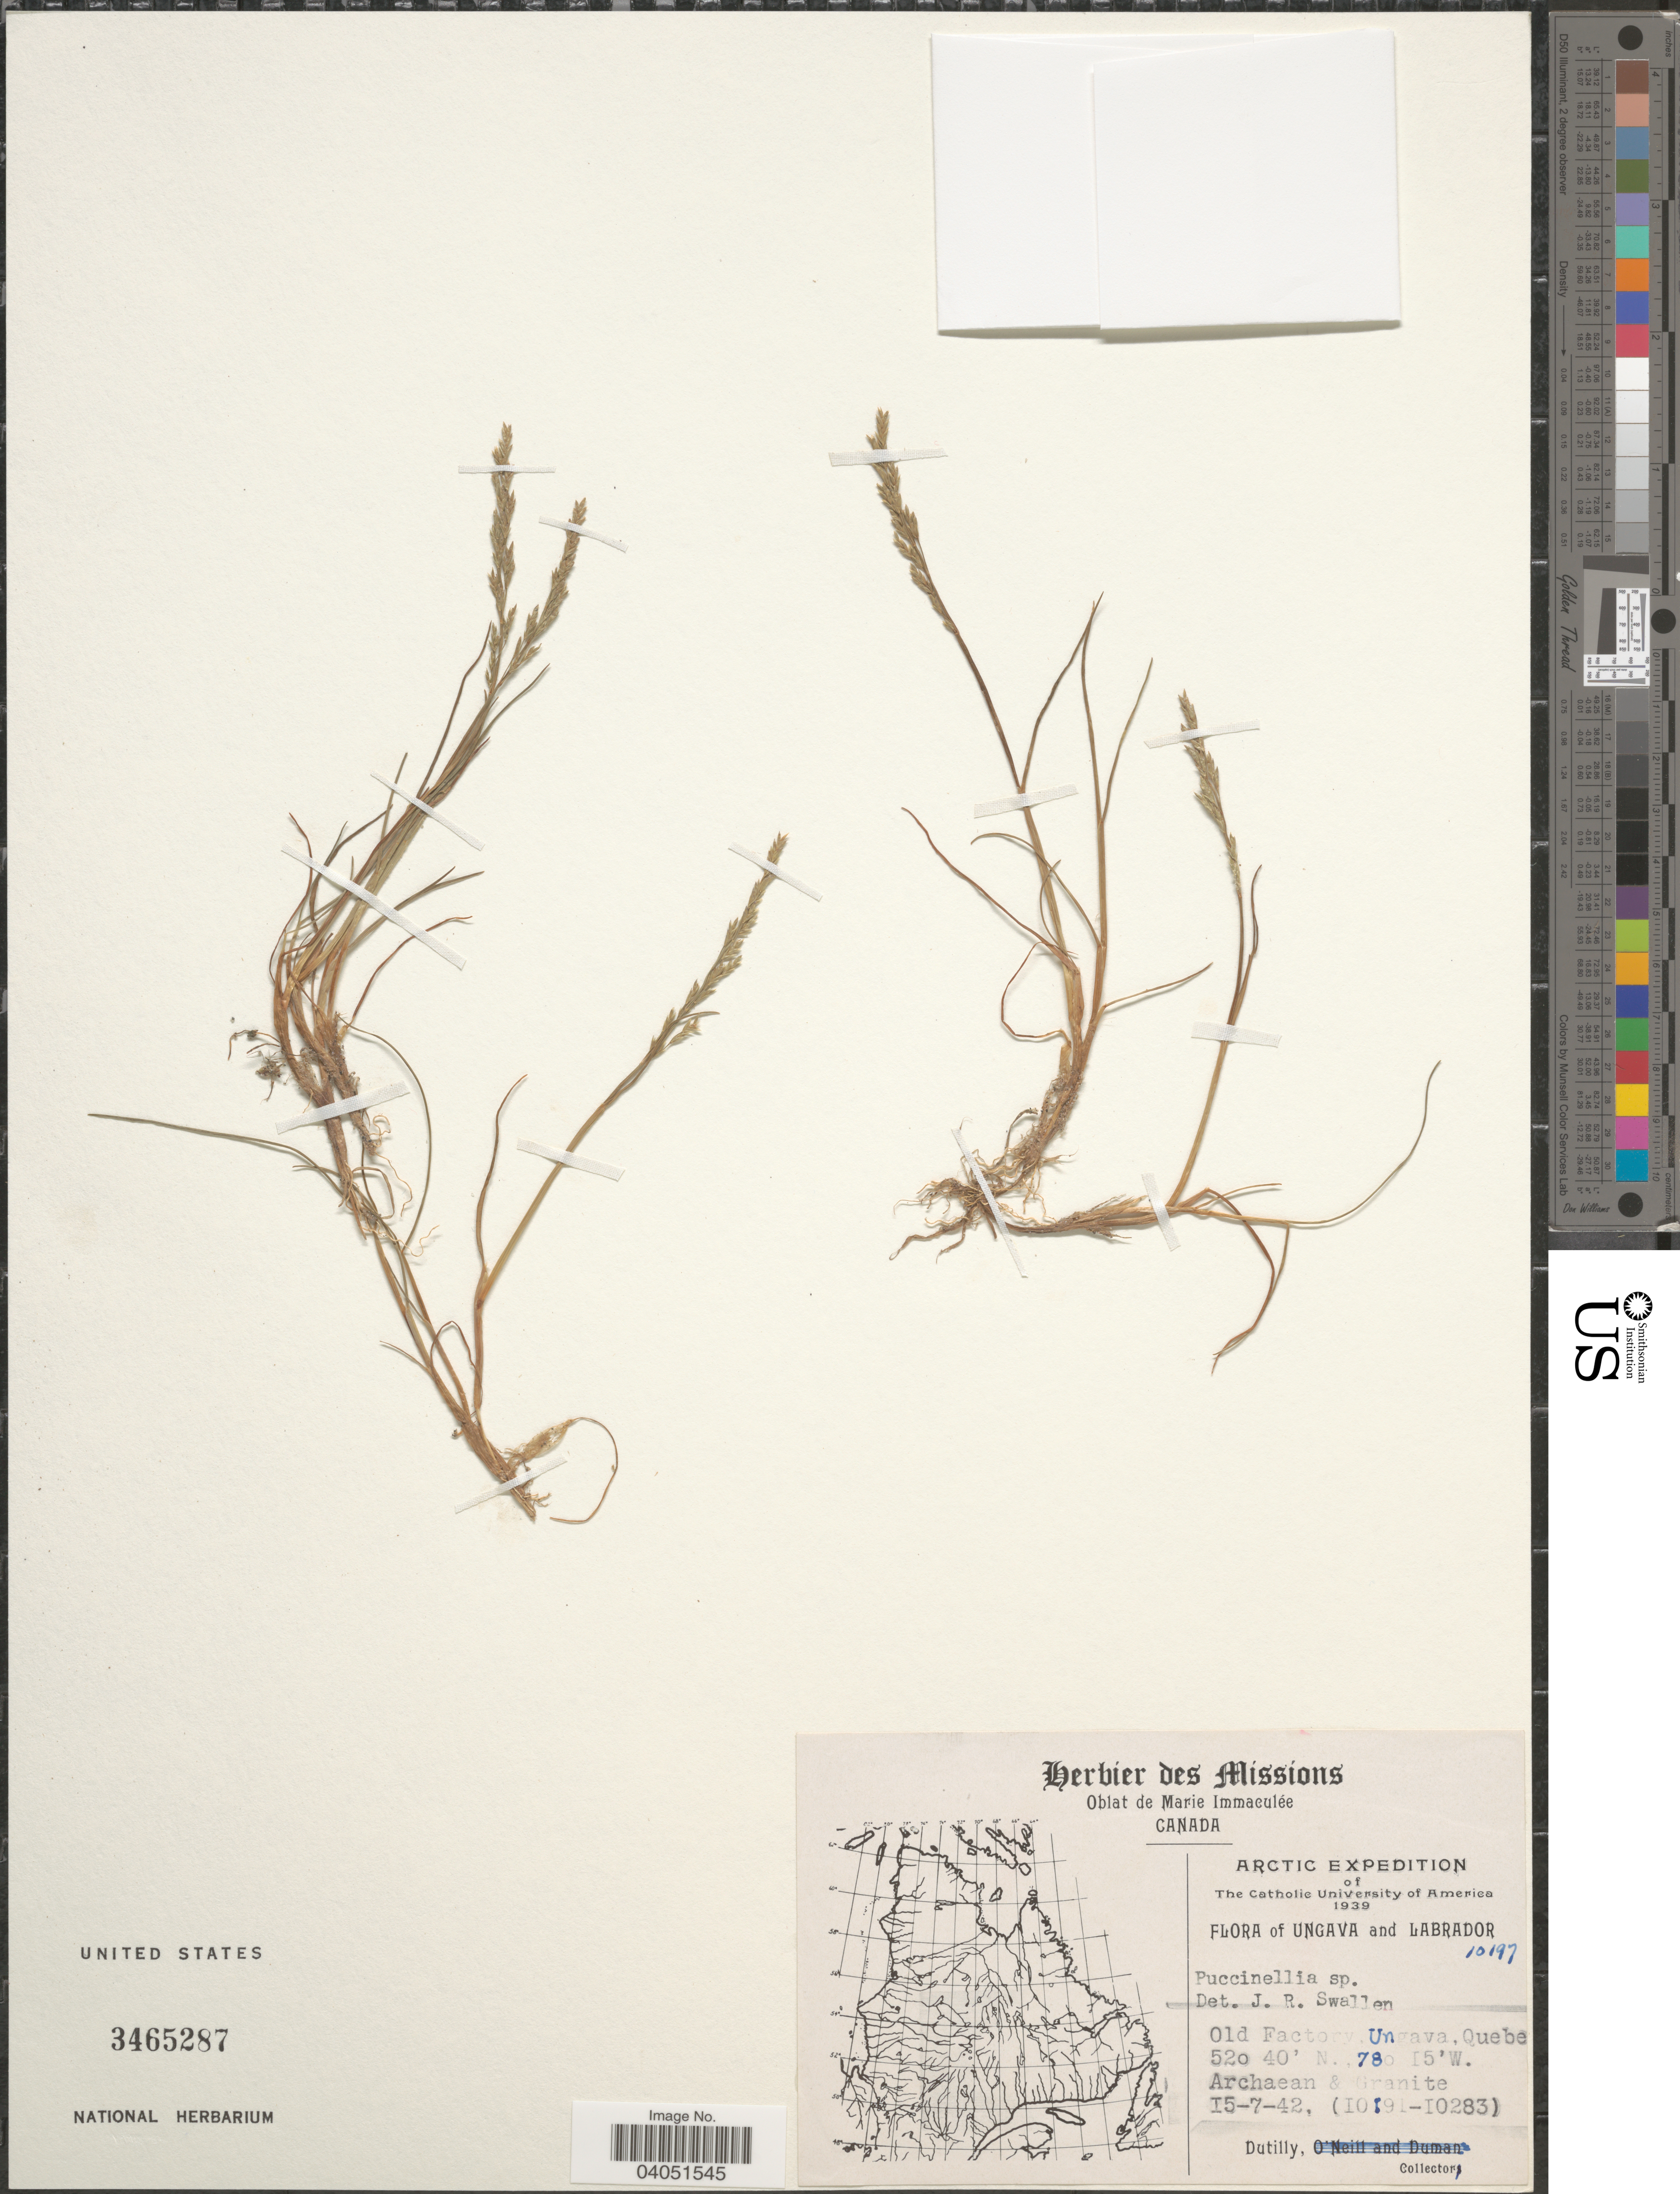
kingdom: Plantae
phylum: Tracheophyta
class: Liliopsida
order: Poales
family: Poaceae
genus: Puccinellia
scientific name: Puccinellia sp.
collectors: -. Dutilly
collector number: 10197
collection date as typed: Transcribed d/m/y: 15/7/42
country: Canada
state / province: Quebec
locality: Ungava and Labrador. Old Factory, Ungava.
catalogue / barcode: US 3465287